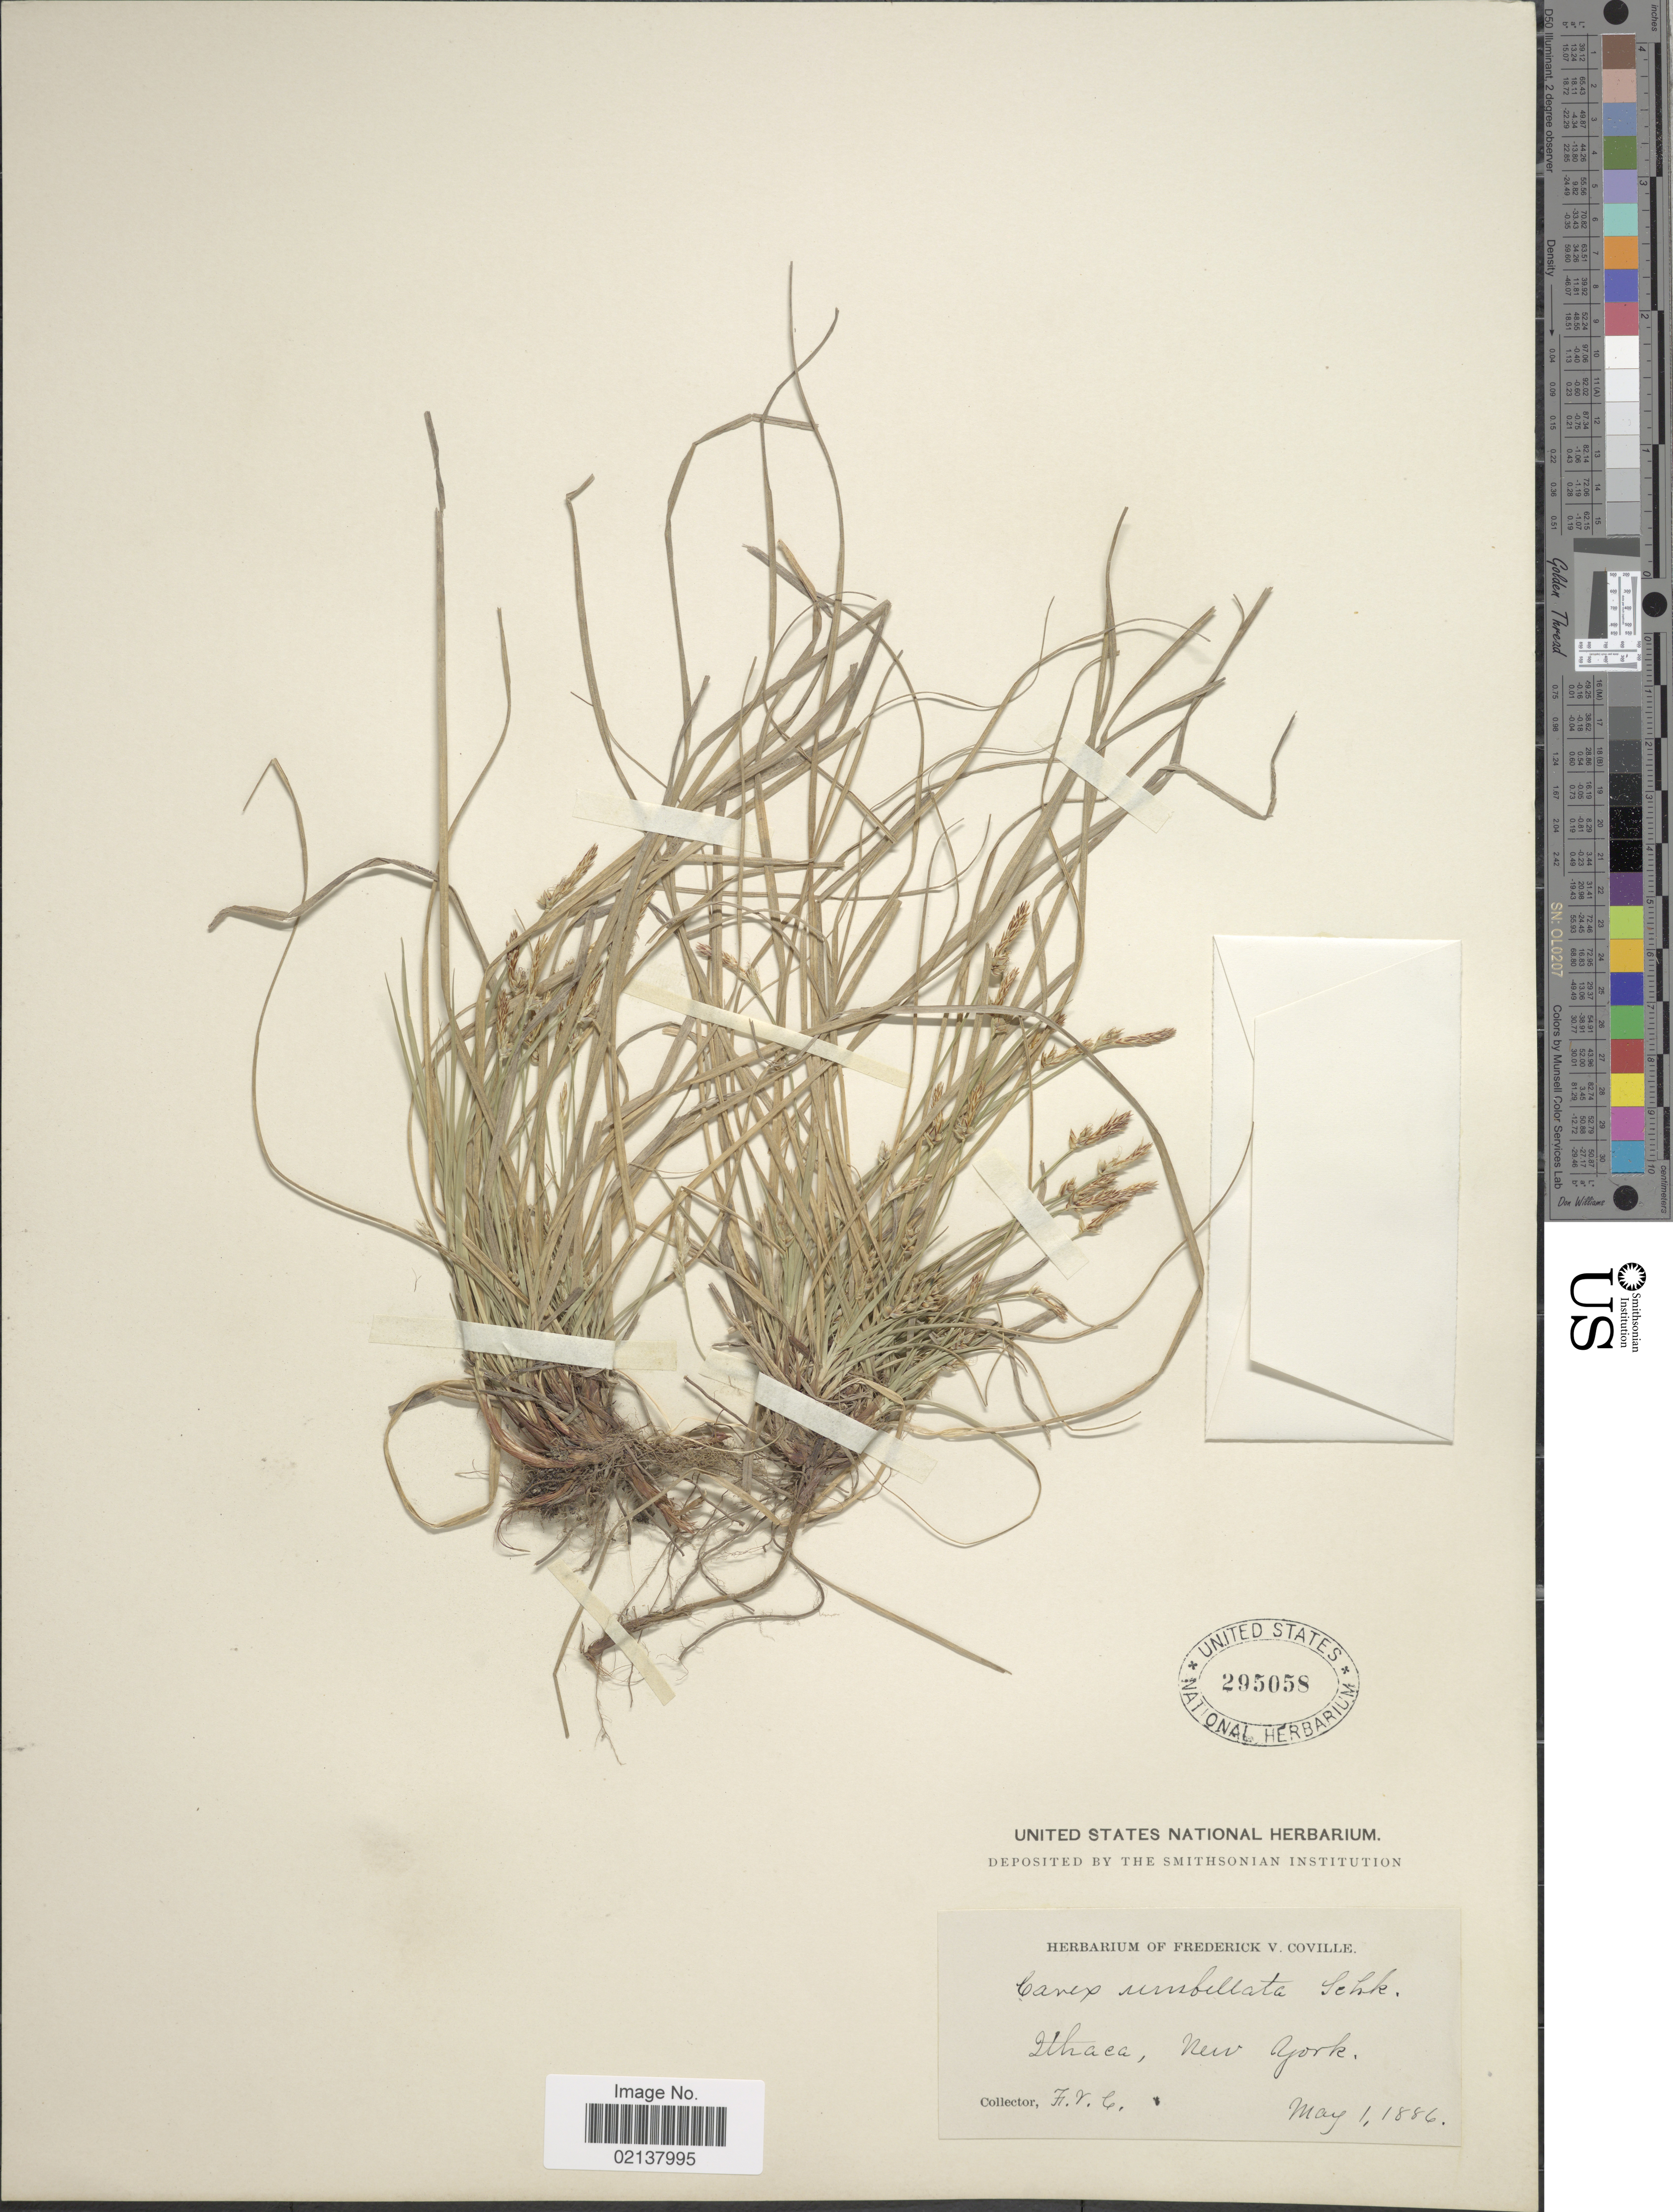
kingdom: Plantae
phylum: Tracheophyta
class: Liliopsida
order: Poales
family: Cyperaceae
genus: Carex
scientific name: Carex umbellata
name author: Schkuhr ex Willd.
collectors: F. V. Coville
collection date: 1886-01-01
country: United States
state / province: New York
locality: Ithaca, New York.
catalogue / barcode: US 295058